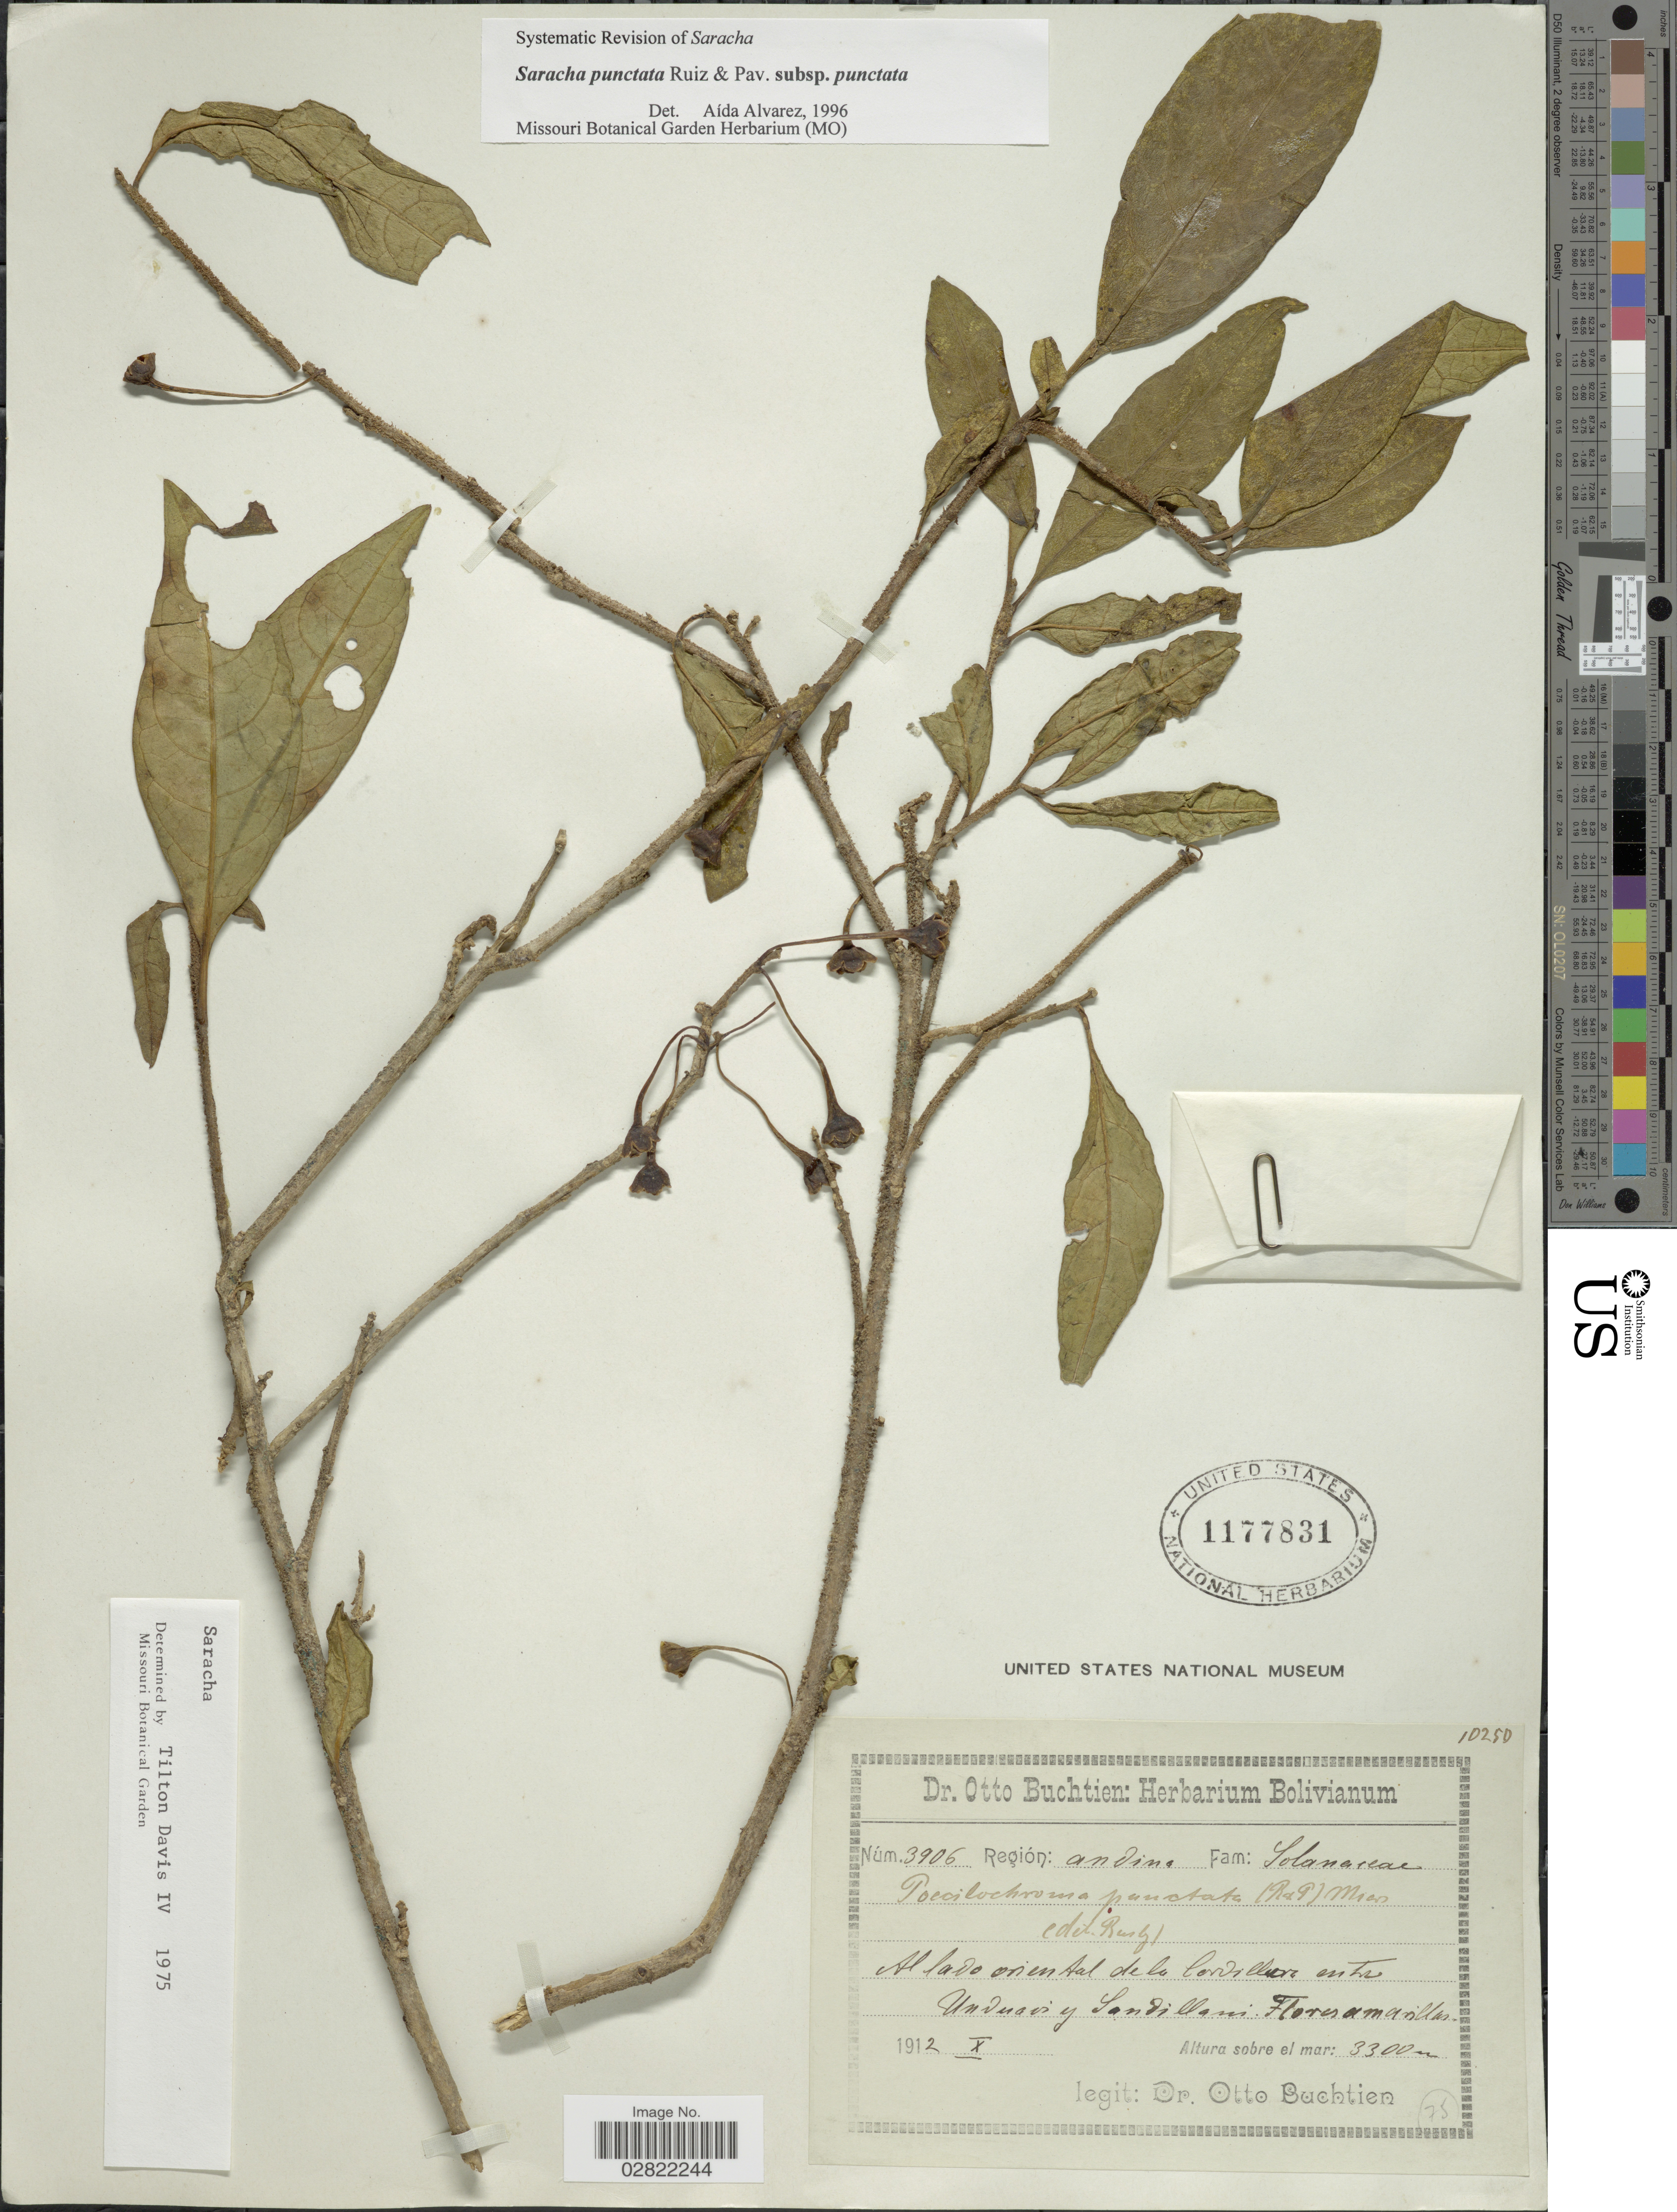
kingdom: Plantae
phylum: Tracheophyta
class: Magnoliopsida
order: Solanales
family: Solanaceae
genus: Saracha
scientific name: Saracha punctata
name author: Ruiz & Pav.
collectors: O. Buchtien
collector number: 3906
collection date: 1912-10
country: Bolivia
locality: Region: Andina, Al lado oriental de la Cordillera entre Unduavi y Sandillani.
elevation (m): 3300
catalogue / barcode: US 1177831